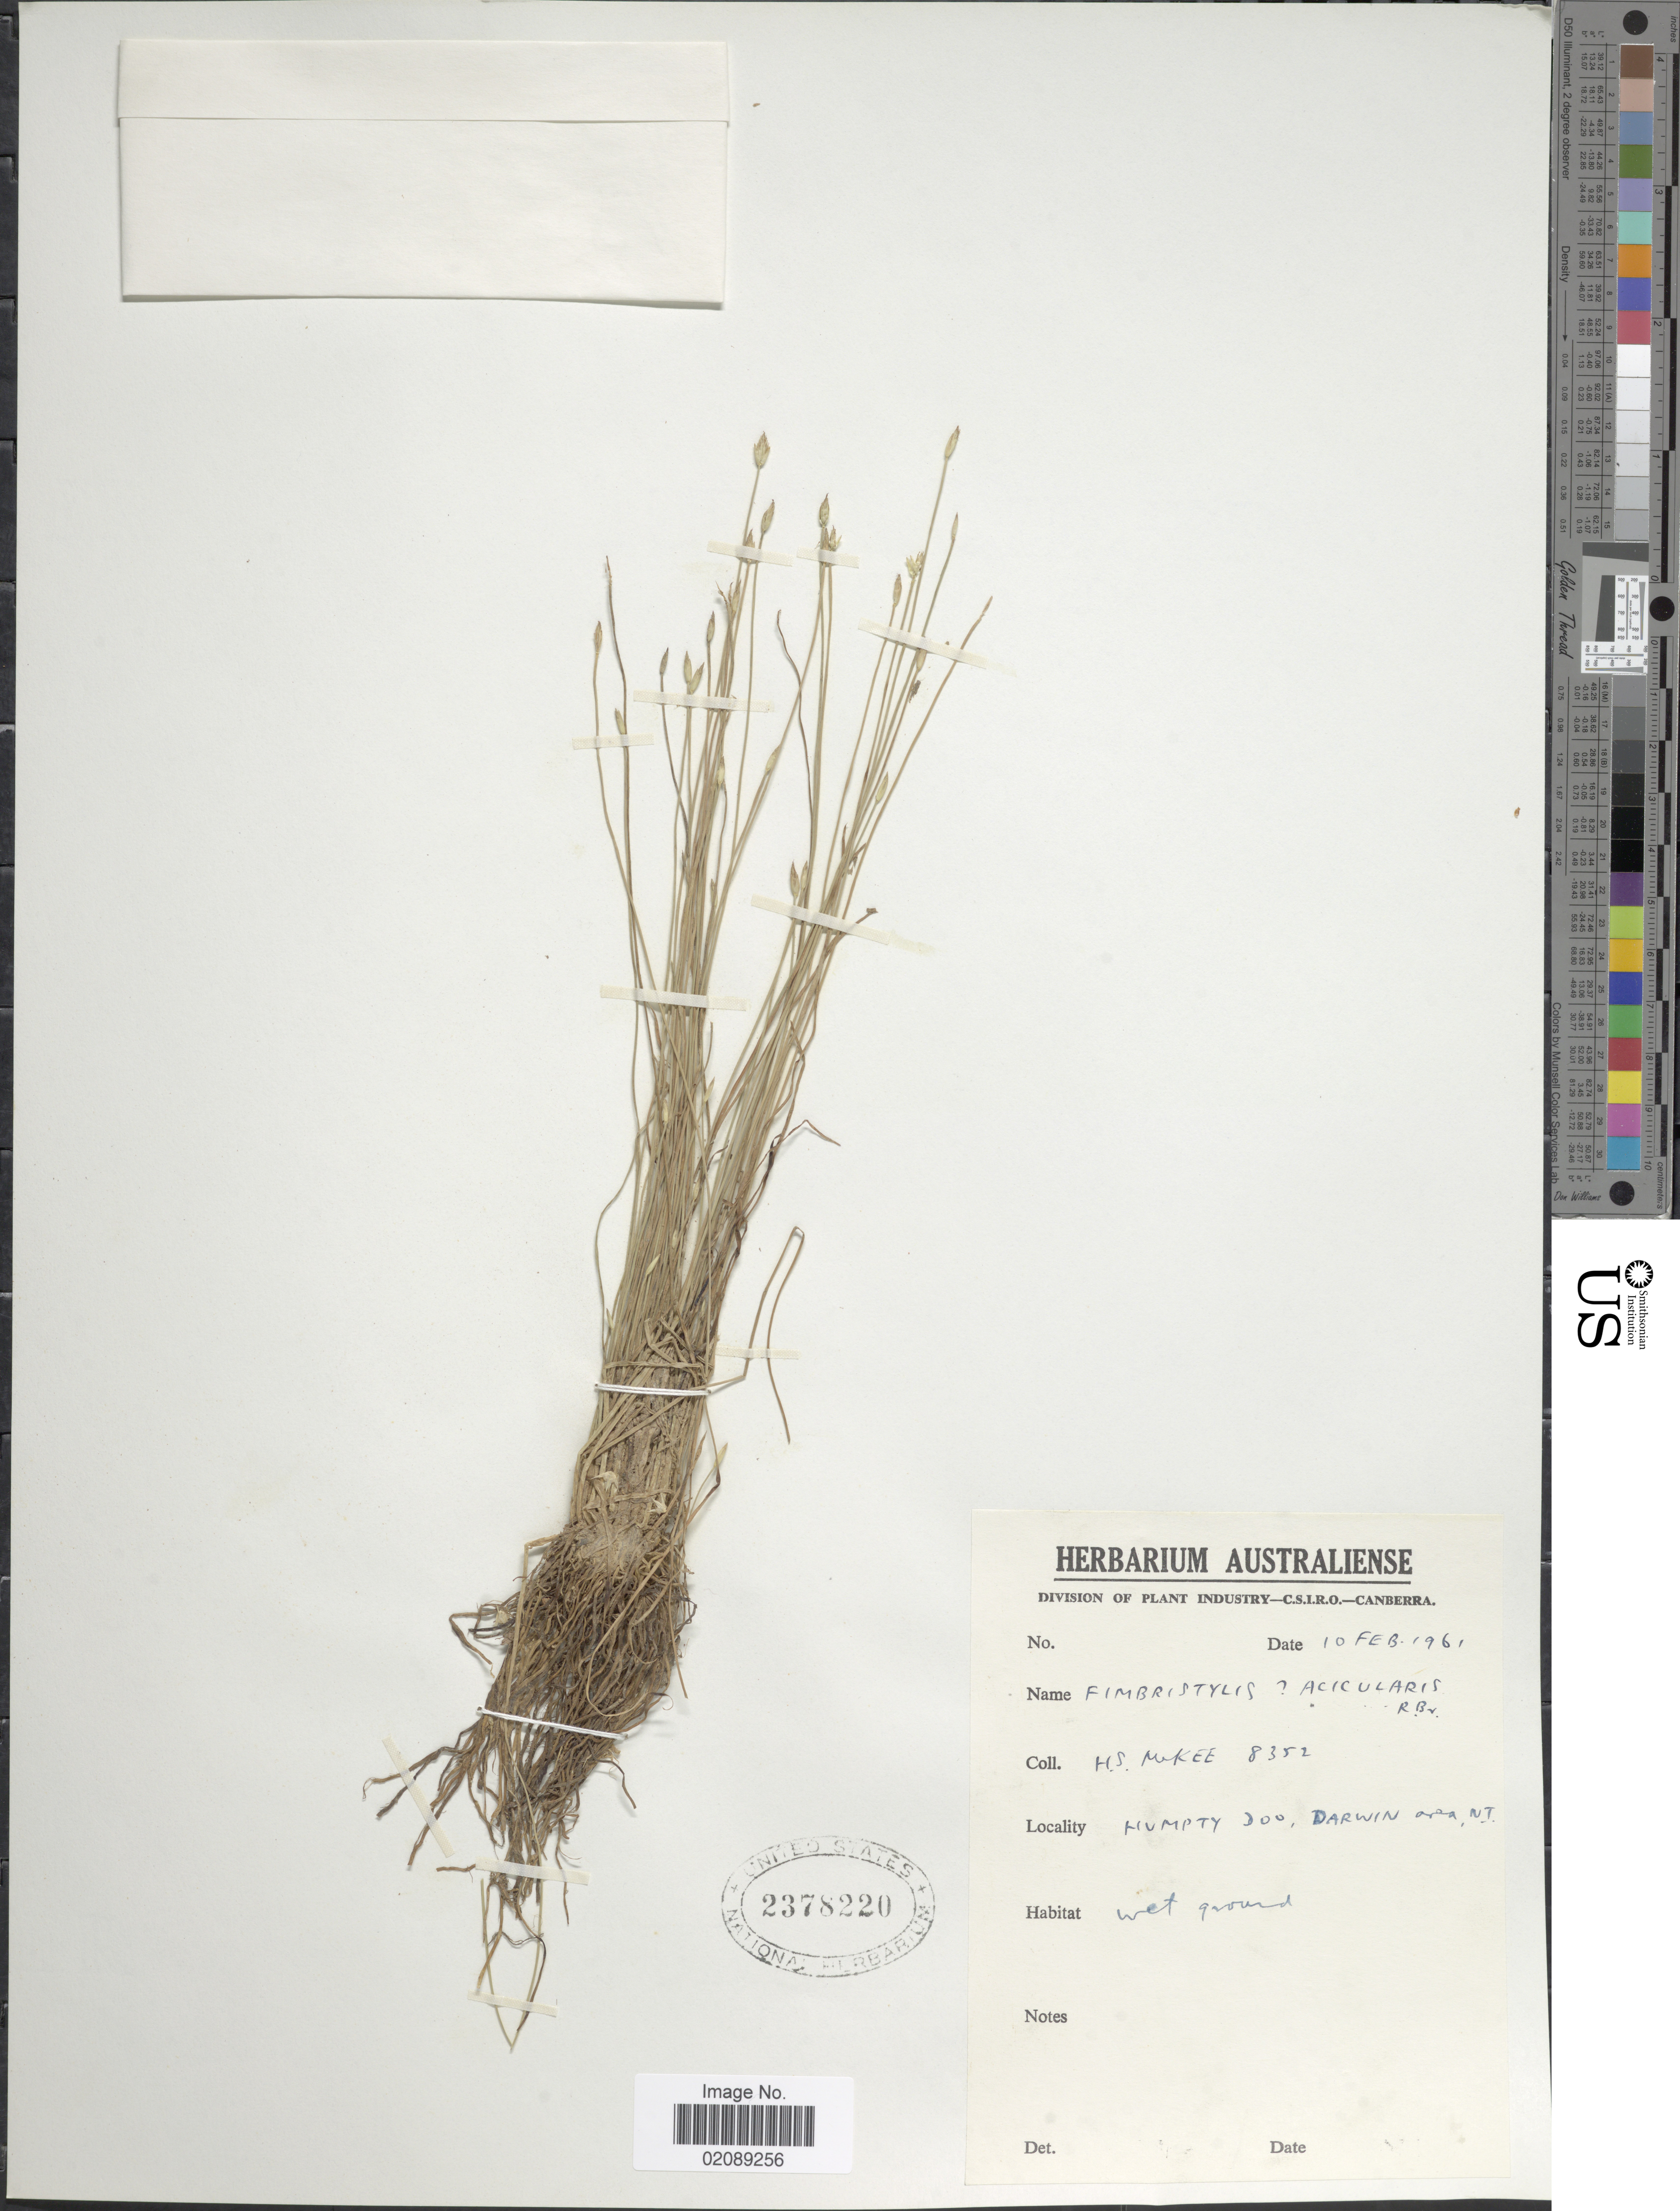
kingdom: Plantae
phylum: Tracheophyta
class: Liliopsida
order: Poales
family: Cyperaceae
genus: Fimbristylis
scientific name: Fimbristylis acicularis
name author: R. Br.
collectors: H. S. McKee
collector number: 8352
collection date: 1961-02-10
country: Australia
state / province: Northern Territory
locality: Humpty Doo, Darwin area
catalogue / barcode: US 2378220